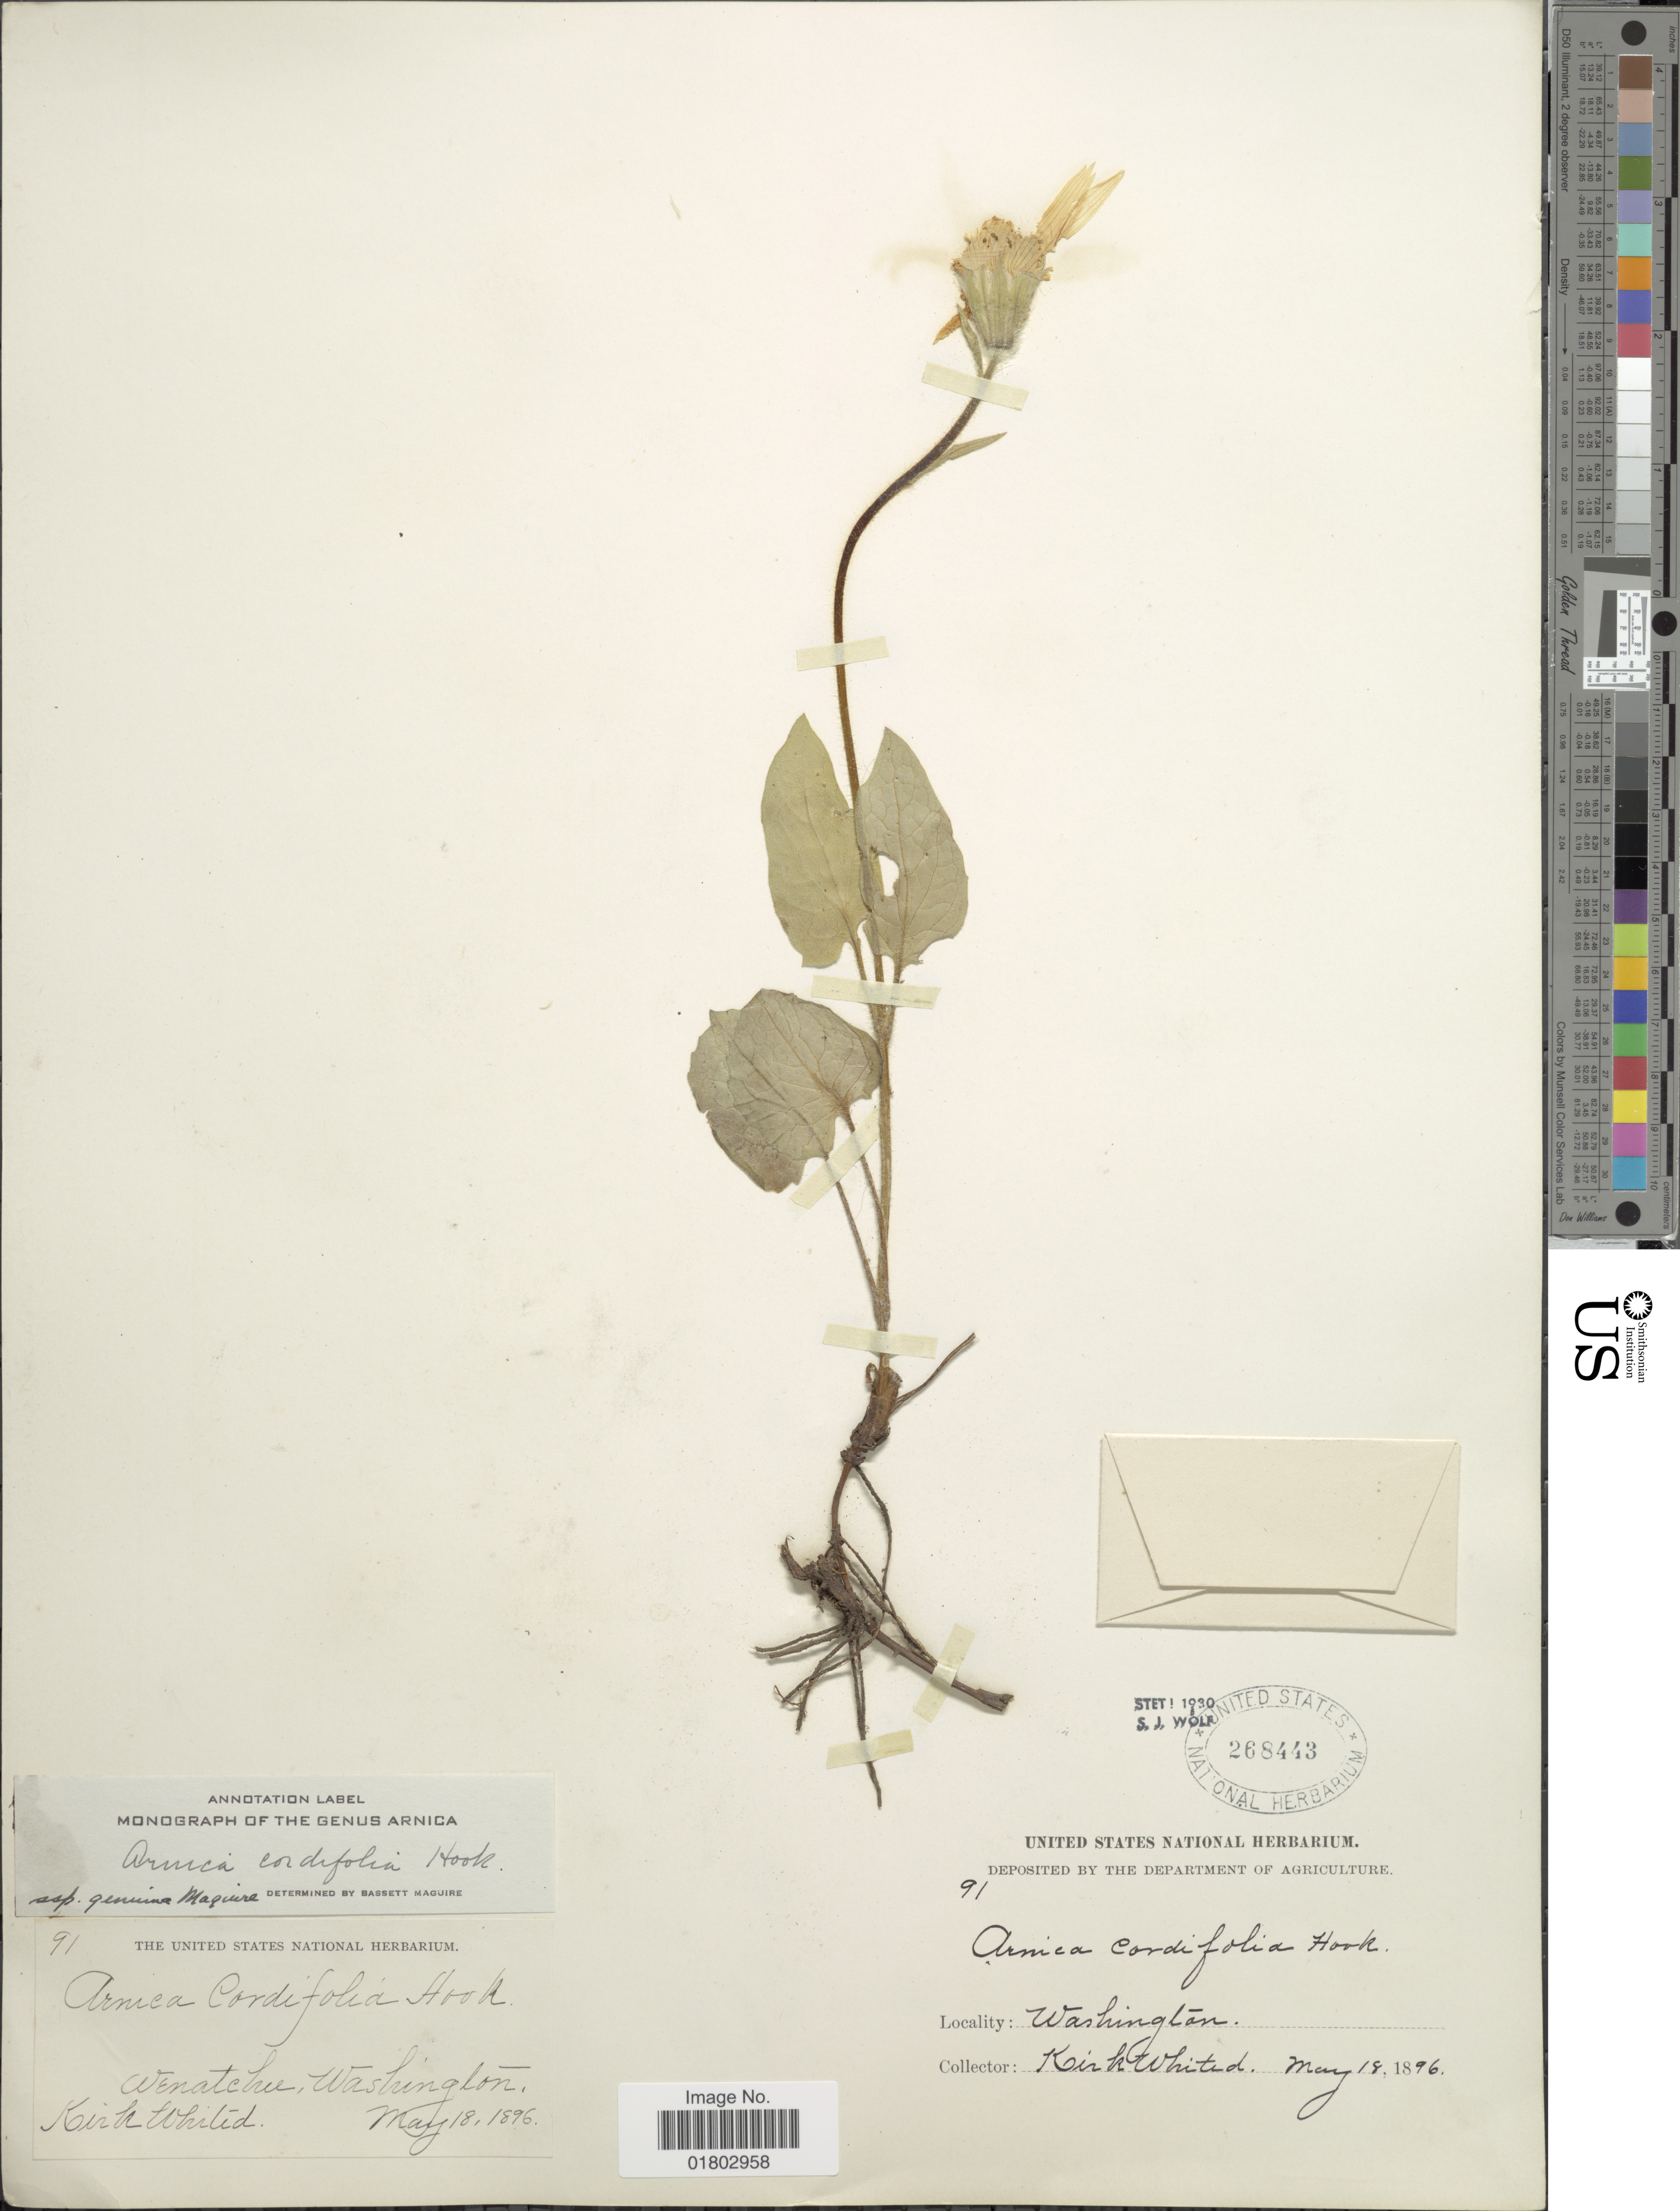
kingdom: Plantae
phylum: Tracheophyta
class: Magnoliopsida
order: Asterales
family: Asteraceae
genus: Arnica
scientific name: Arnica cordifolia subsp. genuina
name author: Maguire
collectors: K. Whited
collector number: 91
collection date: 1896-05-18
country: United States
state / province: Washington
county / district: Chelan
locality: Wenatchee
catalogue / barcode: US 268443